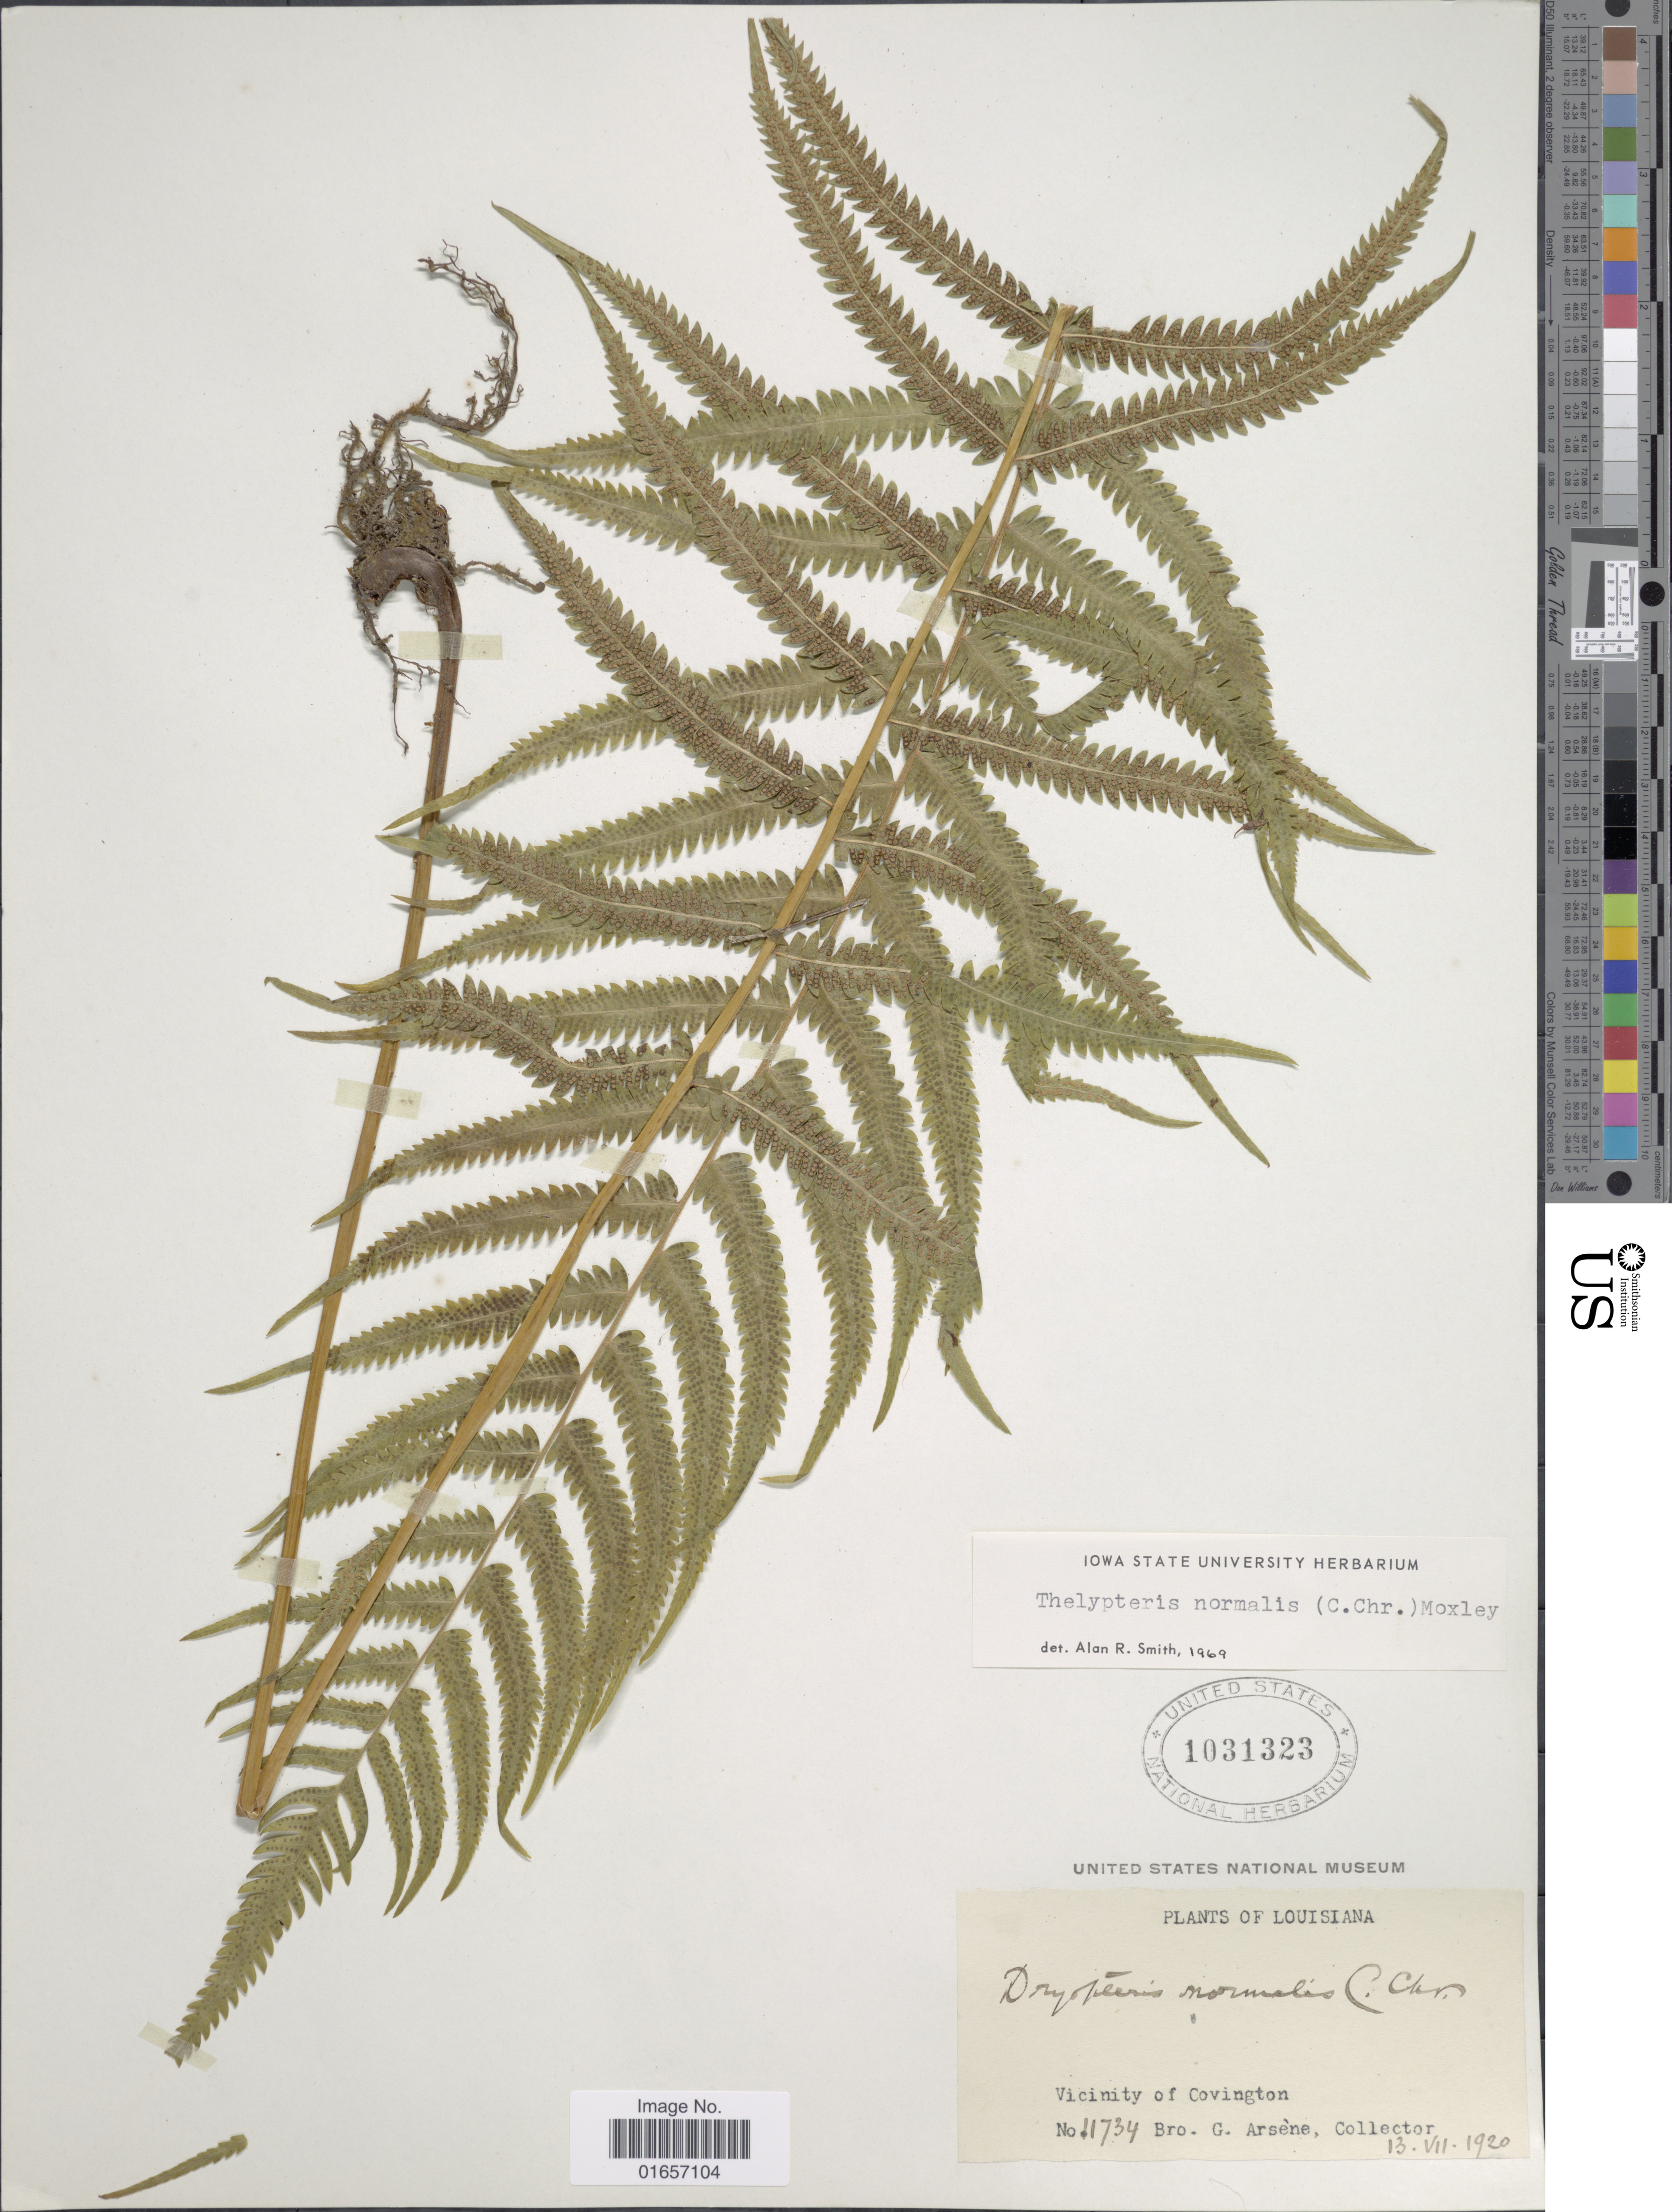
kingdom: Plantae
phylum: Tracheophyta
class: Polypodiopsida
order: Polypodiales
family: Thelypteridaceae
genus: Christella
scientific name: Christella kunthii comb. ined.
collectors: Bro. G. Arsène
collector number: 11734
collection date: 1920-08-13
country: United States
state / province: Louisiana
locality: Vicinity of Covington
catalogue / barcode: US 1031323